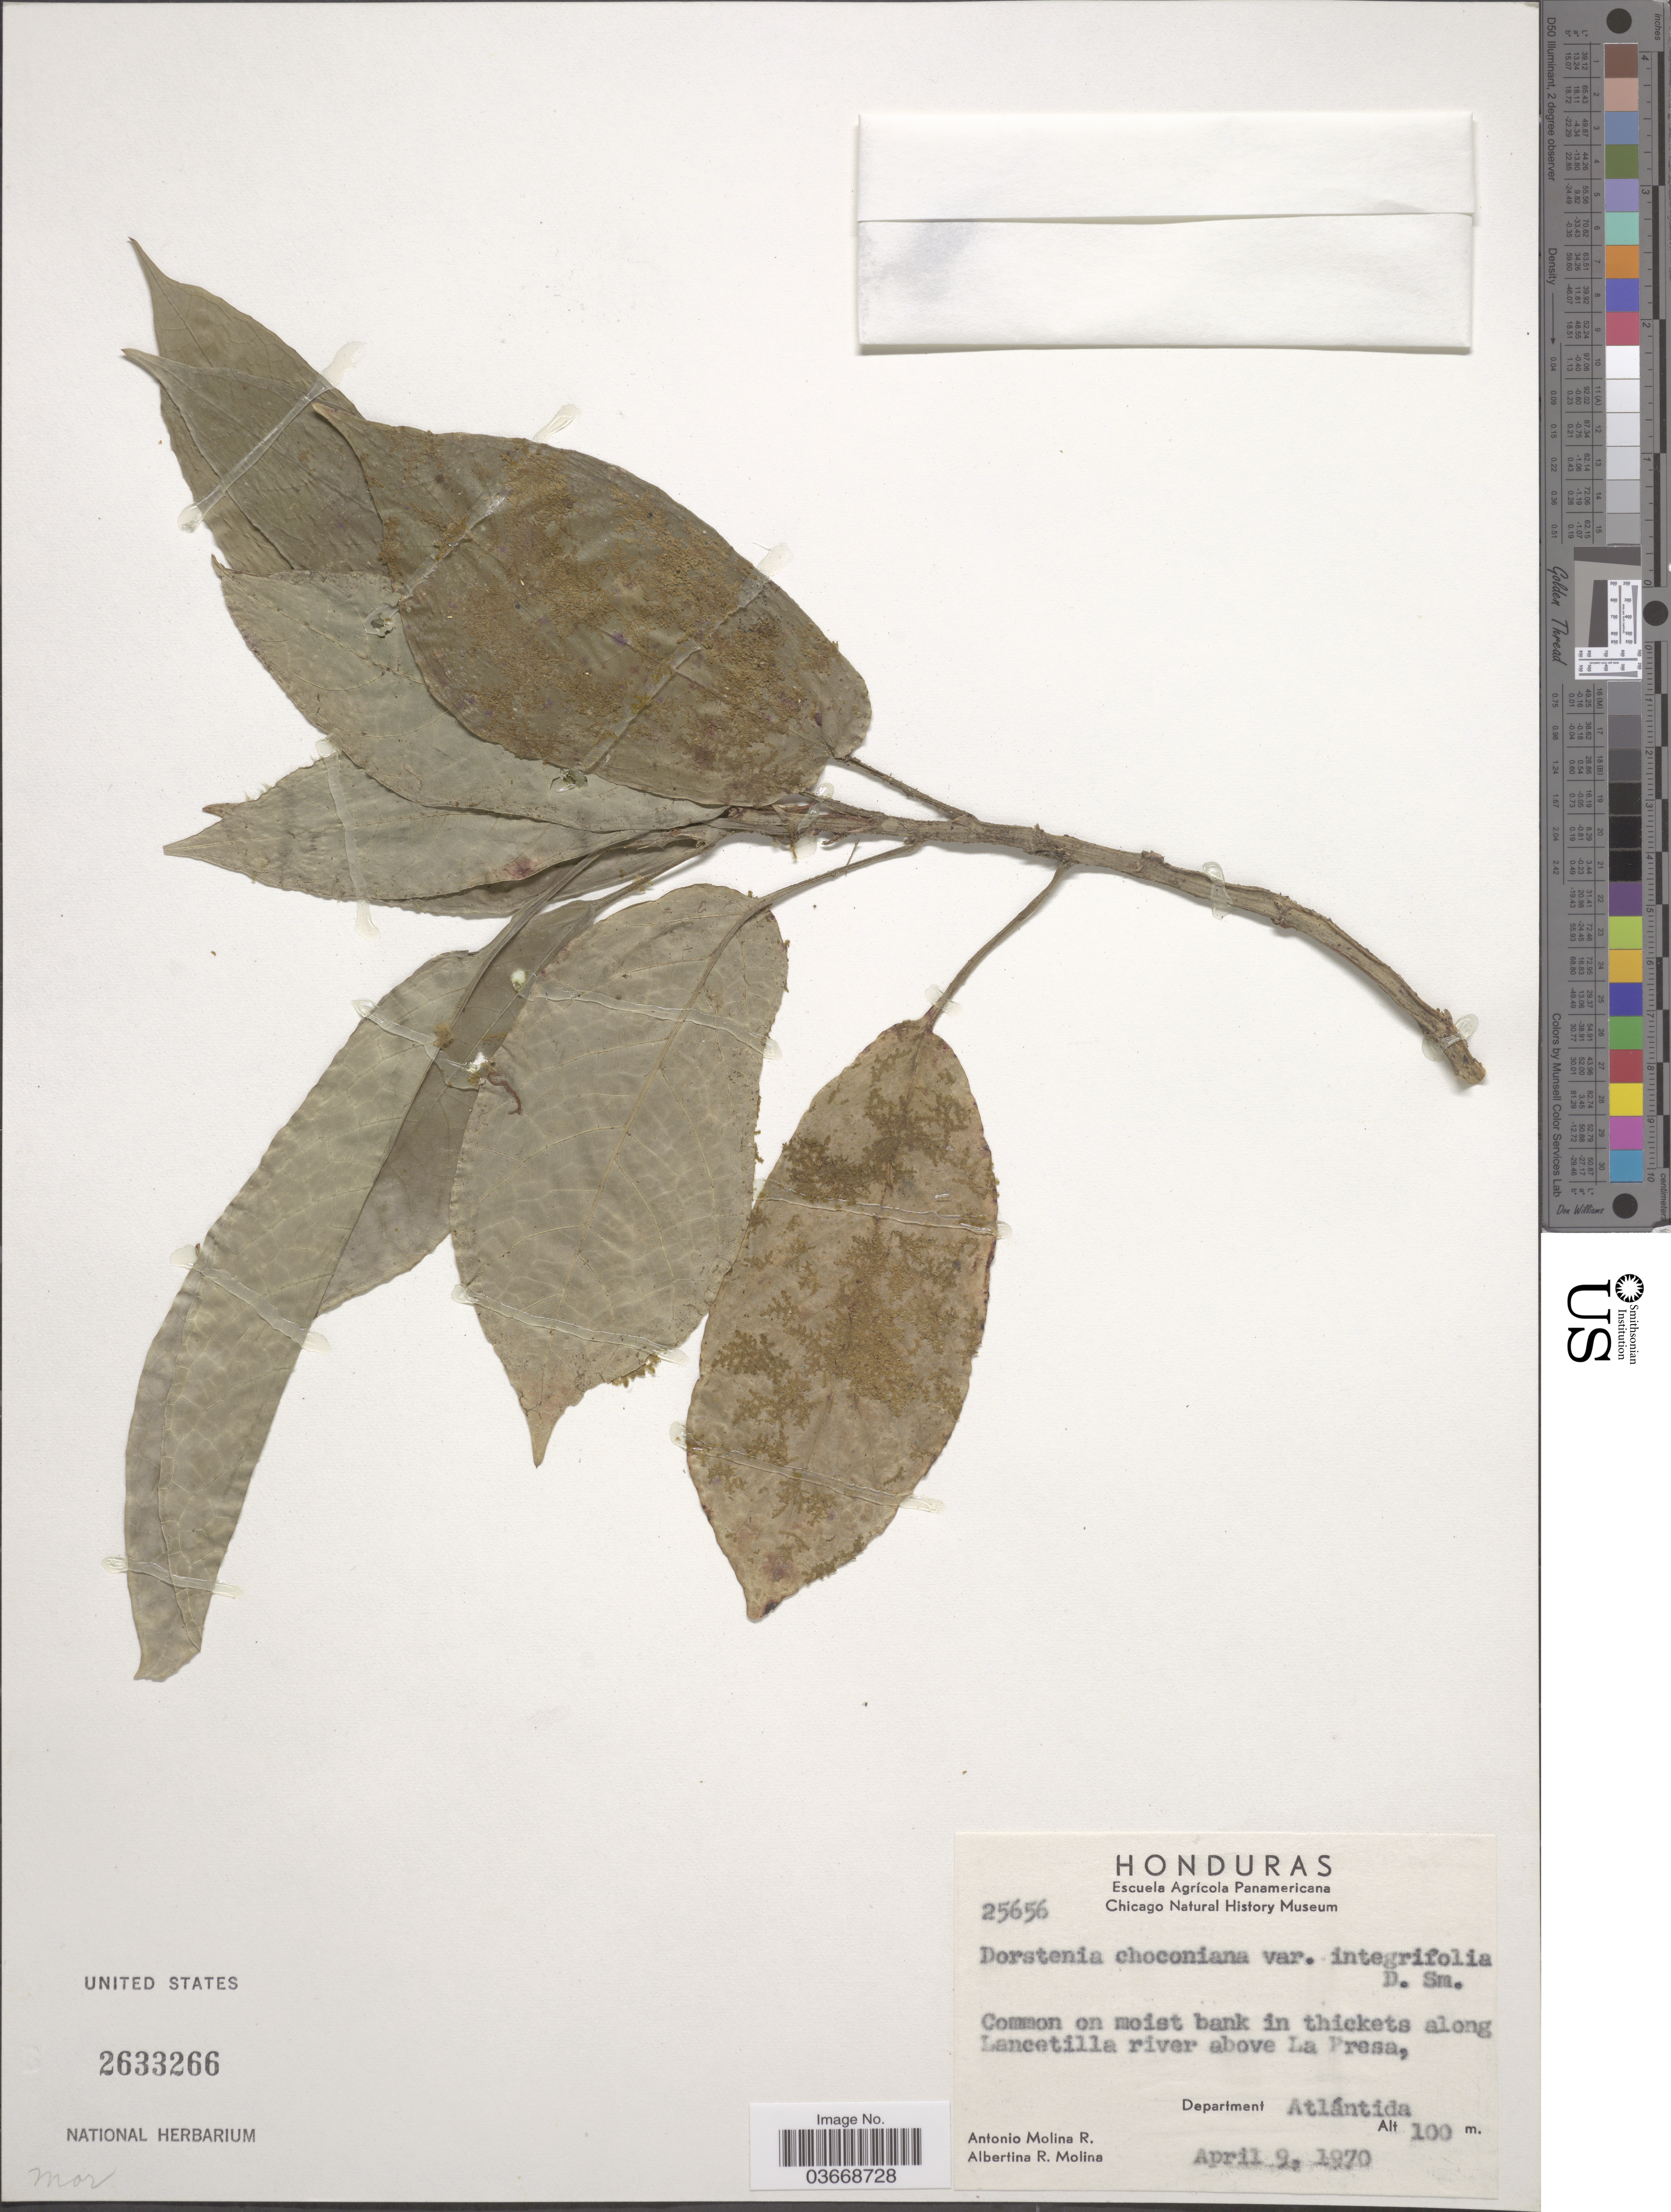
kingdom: Plantae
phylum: Tracheophyta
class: Magnoliopsida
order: Rosales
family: Moraceae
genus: Dorstenia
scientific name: Dorstenia choconiana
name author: S. Watson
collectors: A. Molina R. & A. R. Molina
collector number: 25656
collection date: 1970-04-09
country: Honduras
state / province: Atlantida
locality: Along Lancetilla river above La Presa, Department Atlántida.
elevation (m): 100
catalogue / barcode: US 2633266